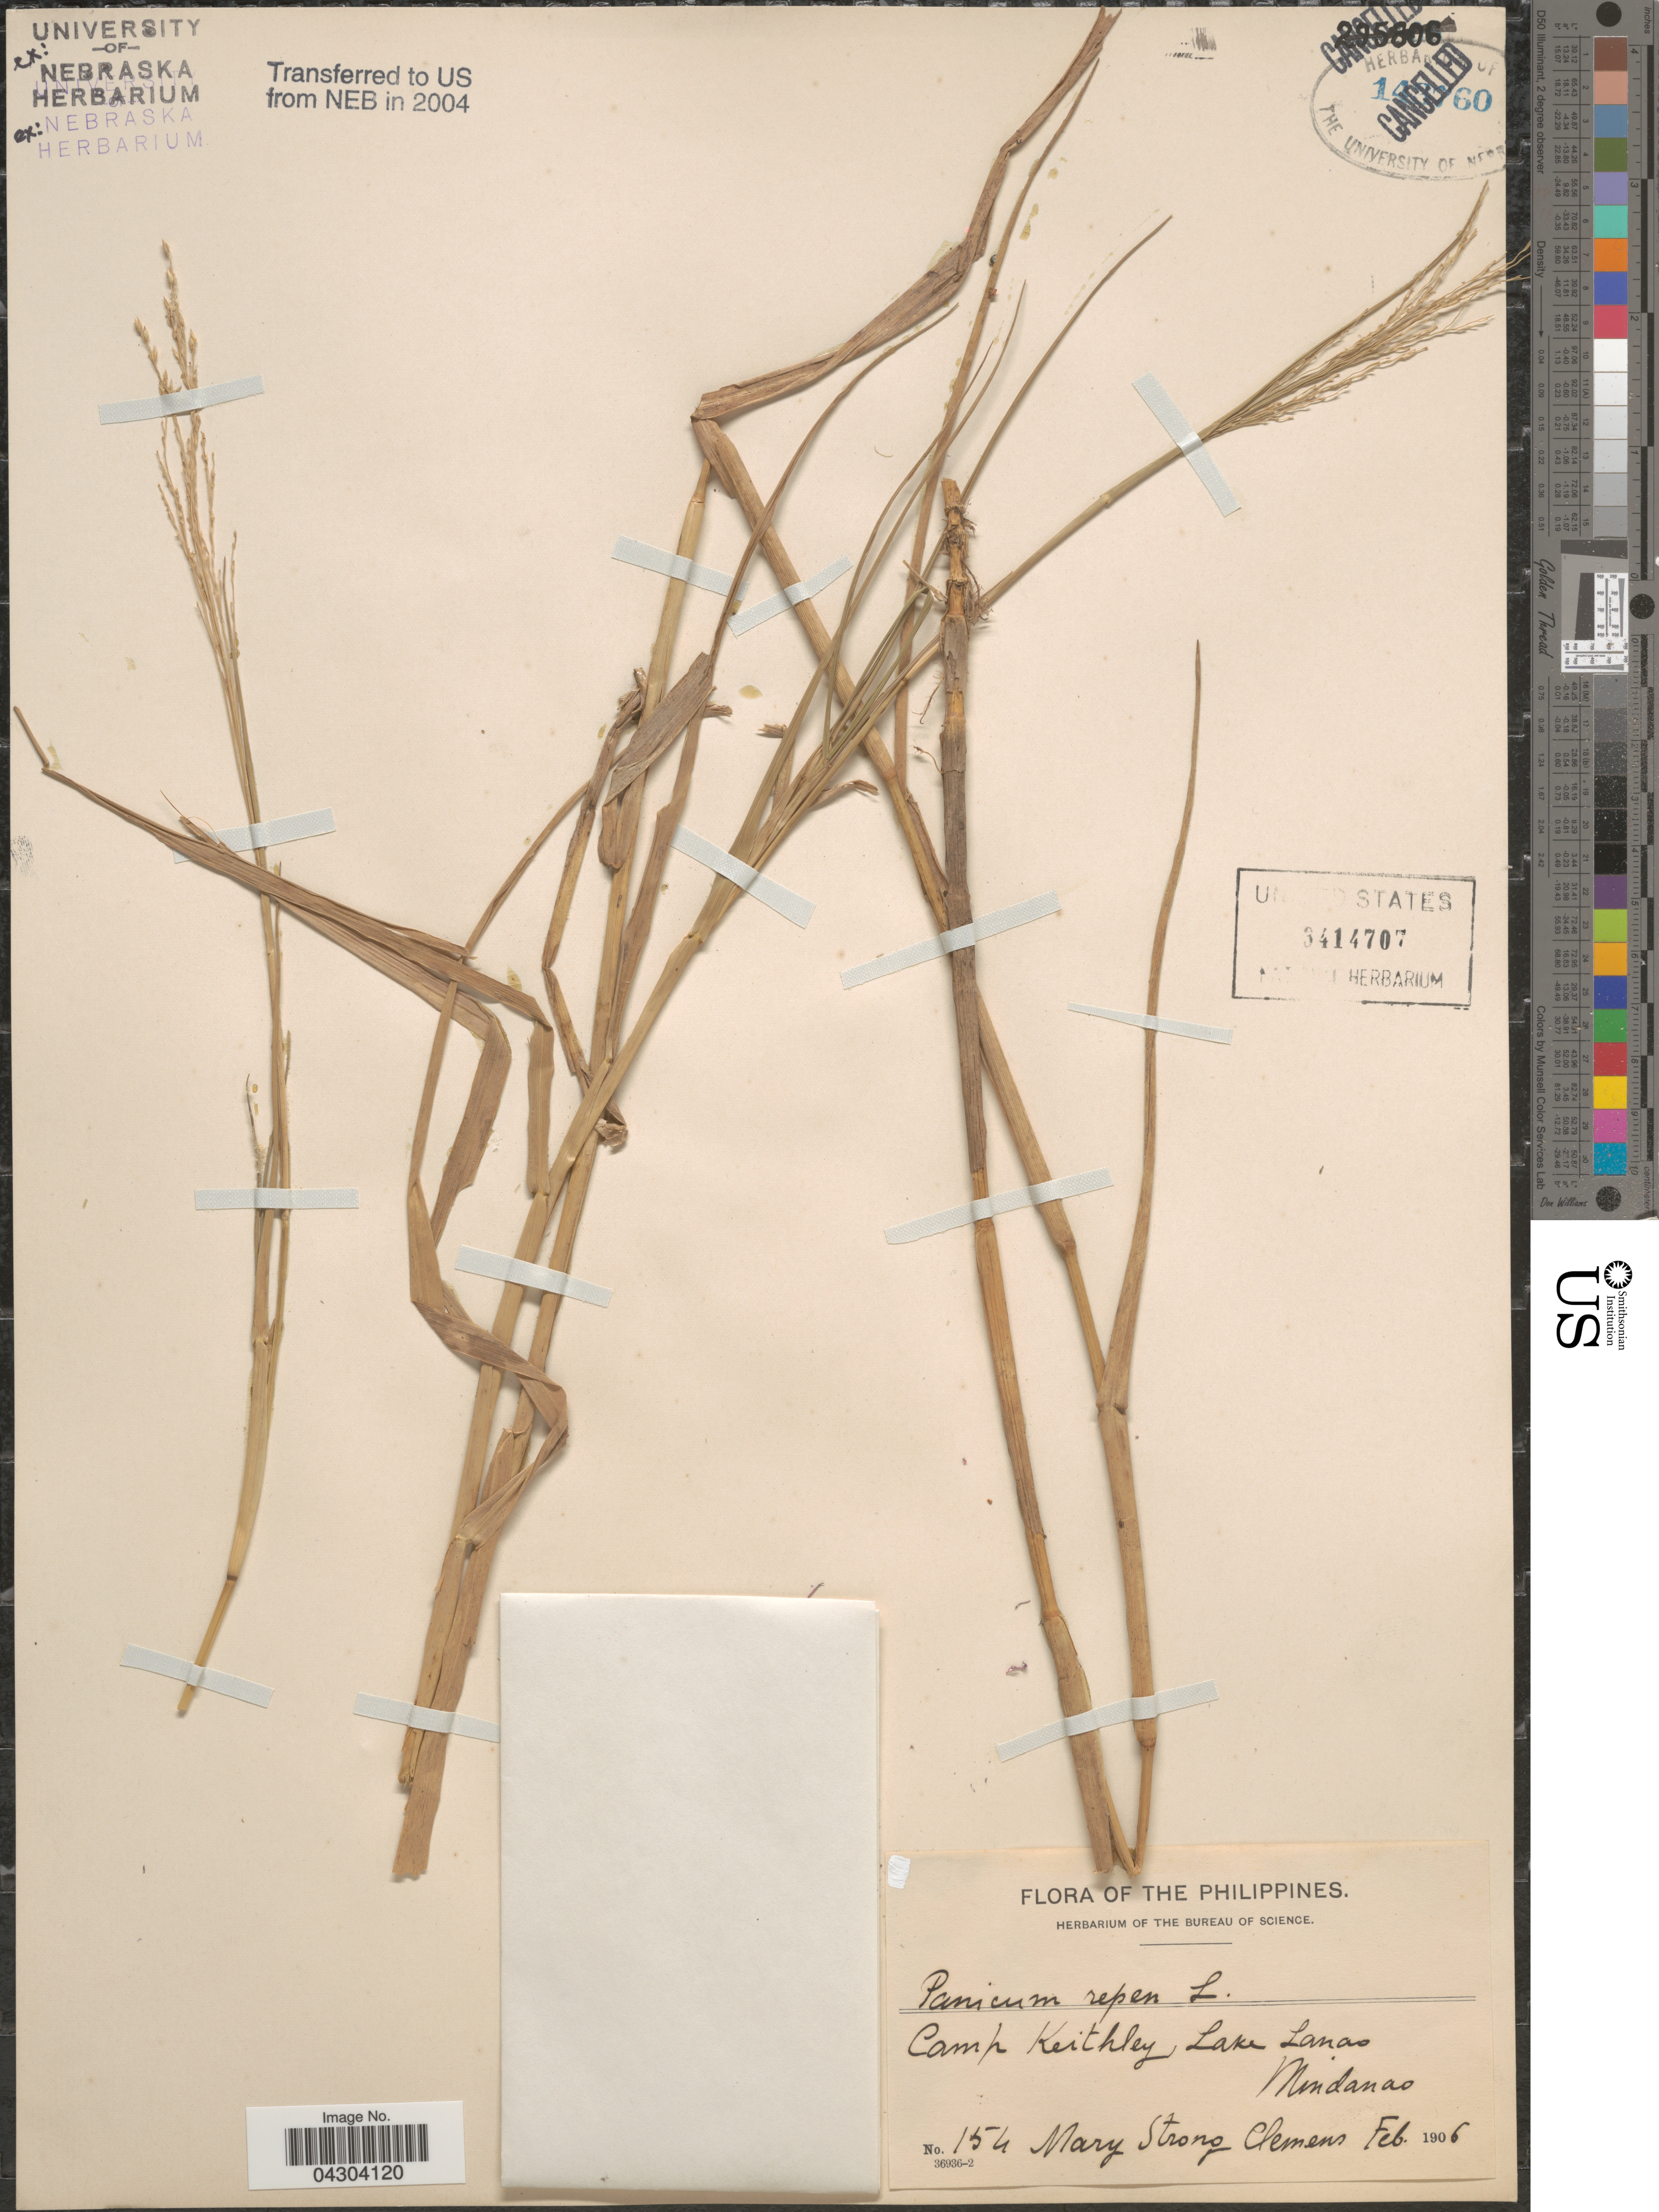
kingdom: Plantae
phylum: Tracheophyta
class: Liliopsida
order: Poales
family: Poaceae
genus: Panicum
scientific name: Panicum repens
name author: L.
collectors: M. S. Clemens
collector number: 154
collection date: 1906-02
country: Philippines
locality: Camp Keithley, Lake Lanao. Mindanao.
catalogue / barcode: US 3414707